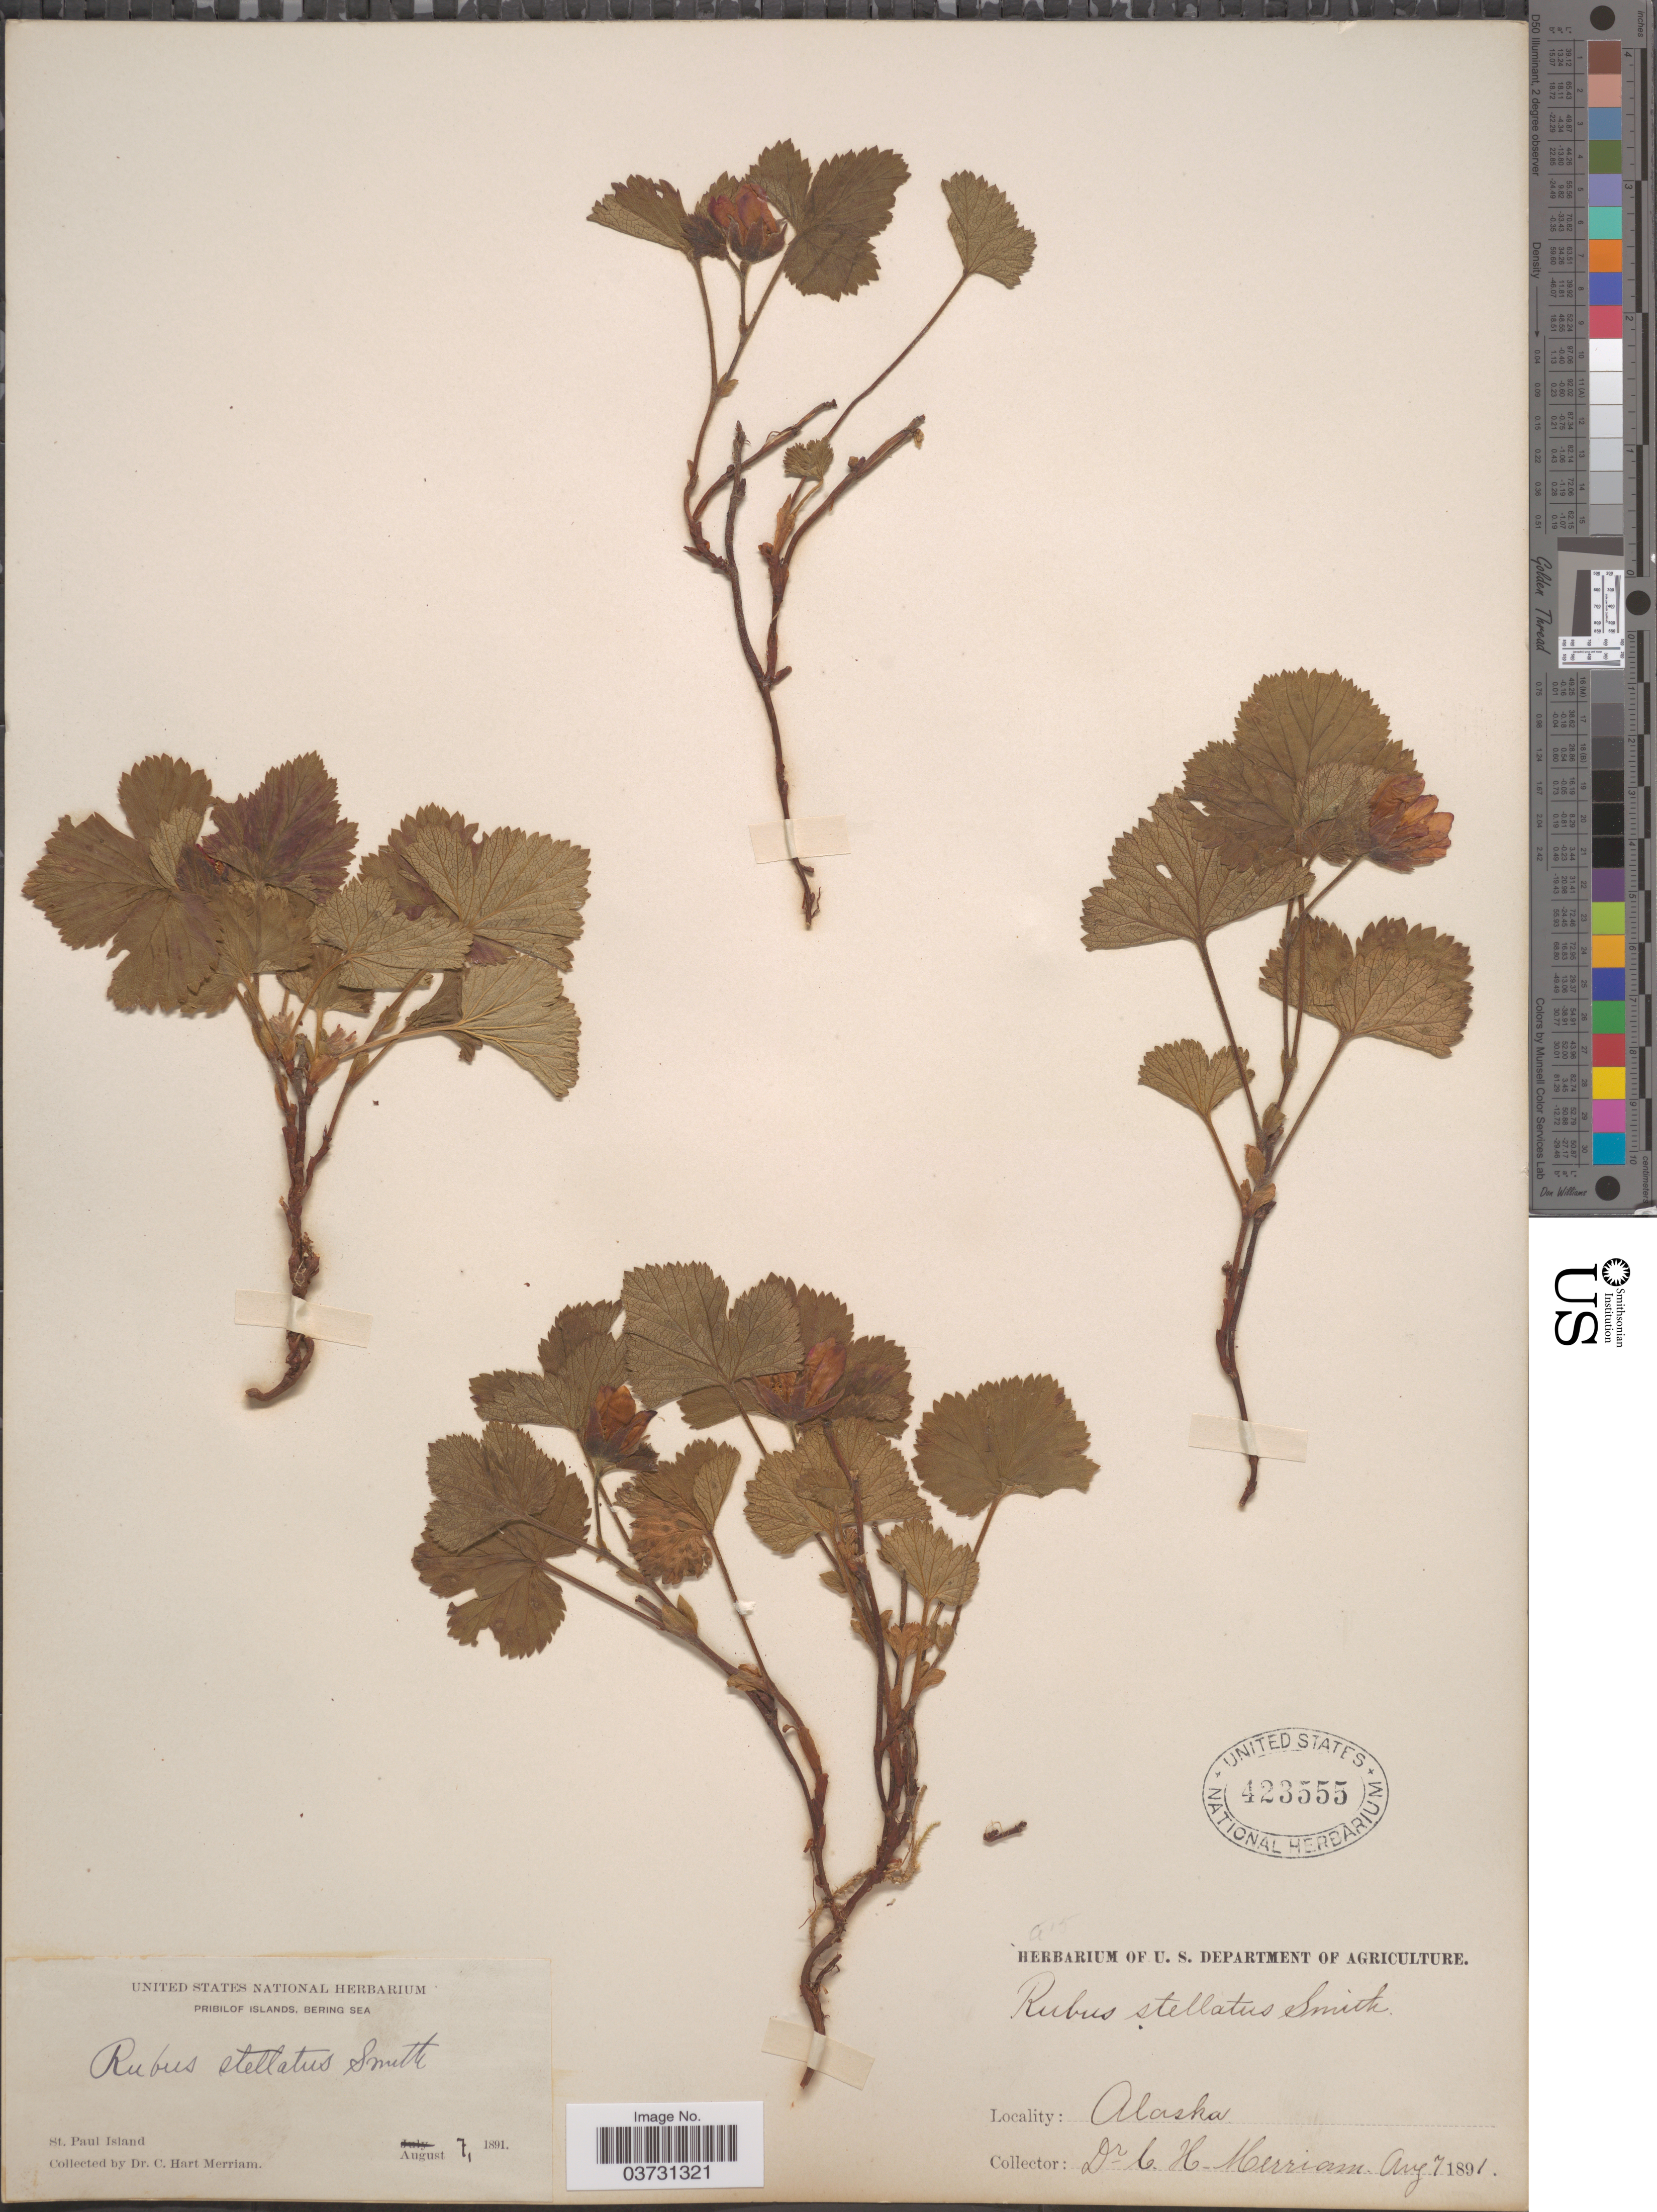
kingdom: Plantae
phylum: Tracheophyta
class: Magnoliopsida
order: Rosales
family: Rosaceae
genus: Rubus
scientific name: Rubus stellatus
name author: Sm.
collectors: C. Merriam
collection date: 1891-08-07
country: United States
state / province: Alaska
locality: Pribilof Islands, Bering Sea. St. Paul Island.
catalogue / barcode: US 423555